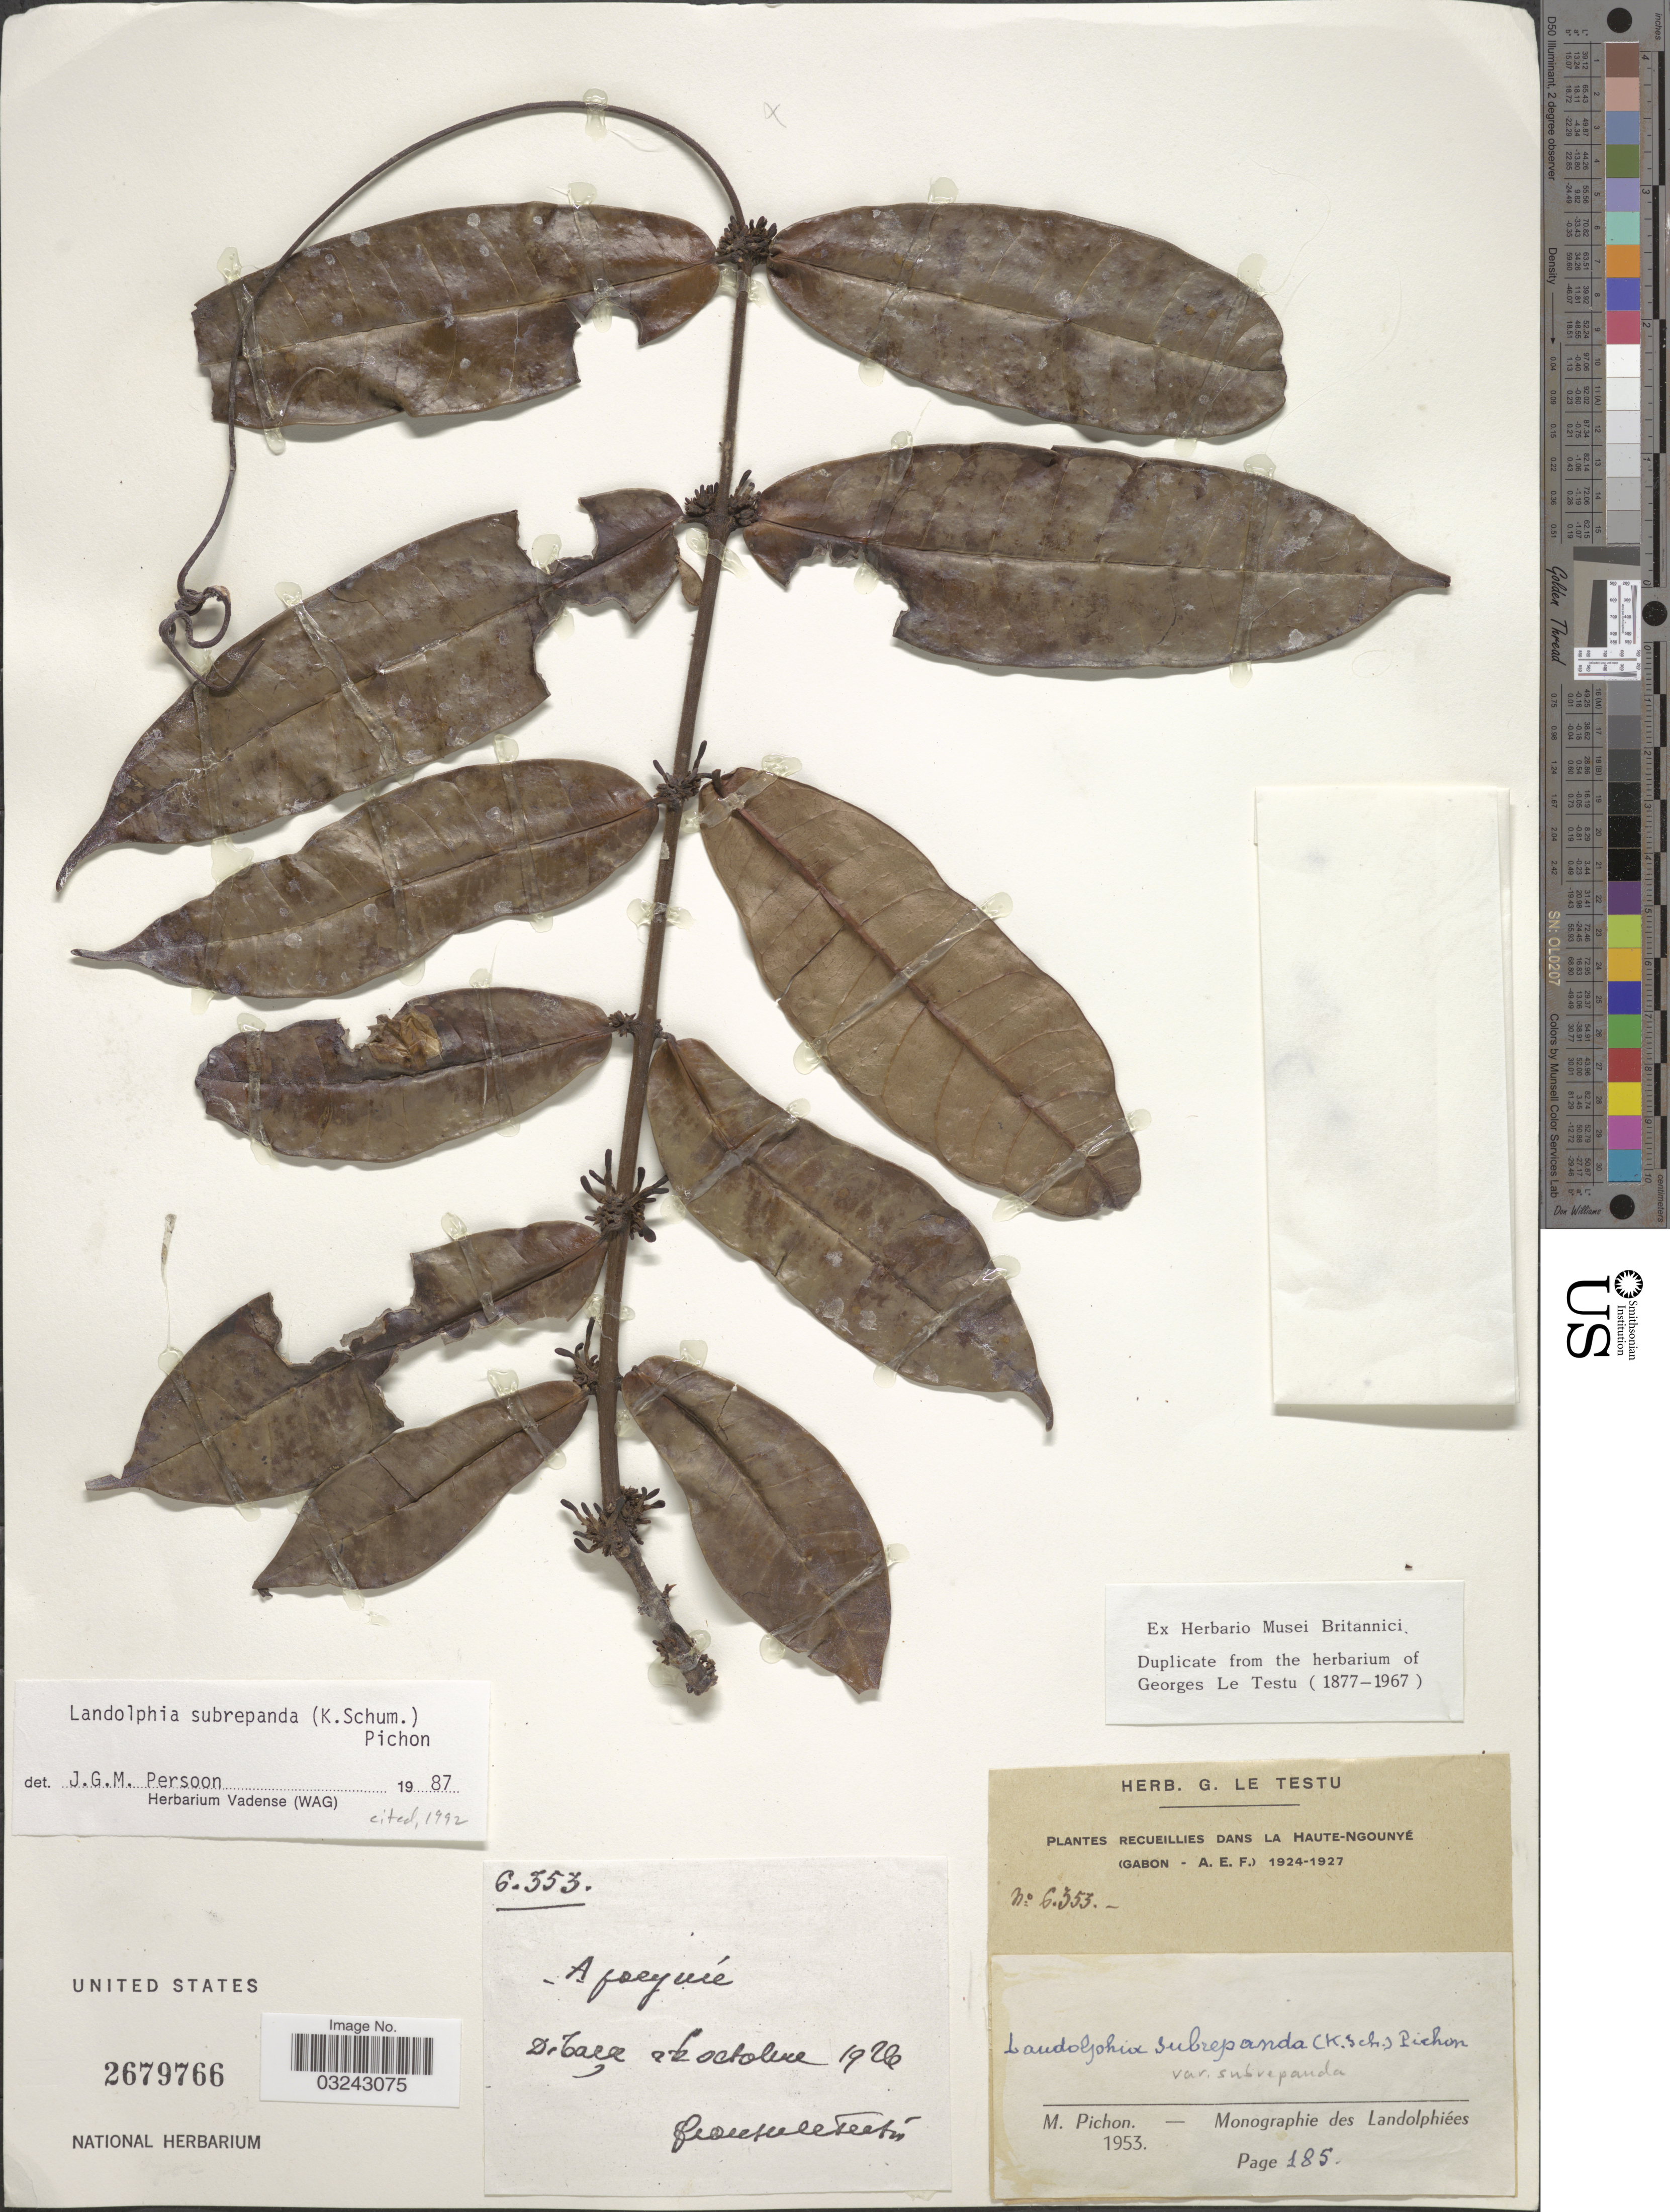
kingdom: Plantae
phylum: Tracheophyta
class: Magnoliopsida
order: Gentianales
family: Apocynaceae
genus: Landolphia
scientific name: Landolphia subrepanda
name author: (K. Schum.) Pichon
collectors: G. Le Testu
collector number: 6353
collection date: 1926-10-22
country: Gabon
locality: Recueillies dans la Haute-Ngounyé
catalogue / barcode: US 2679766